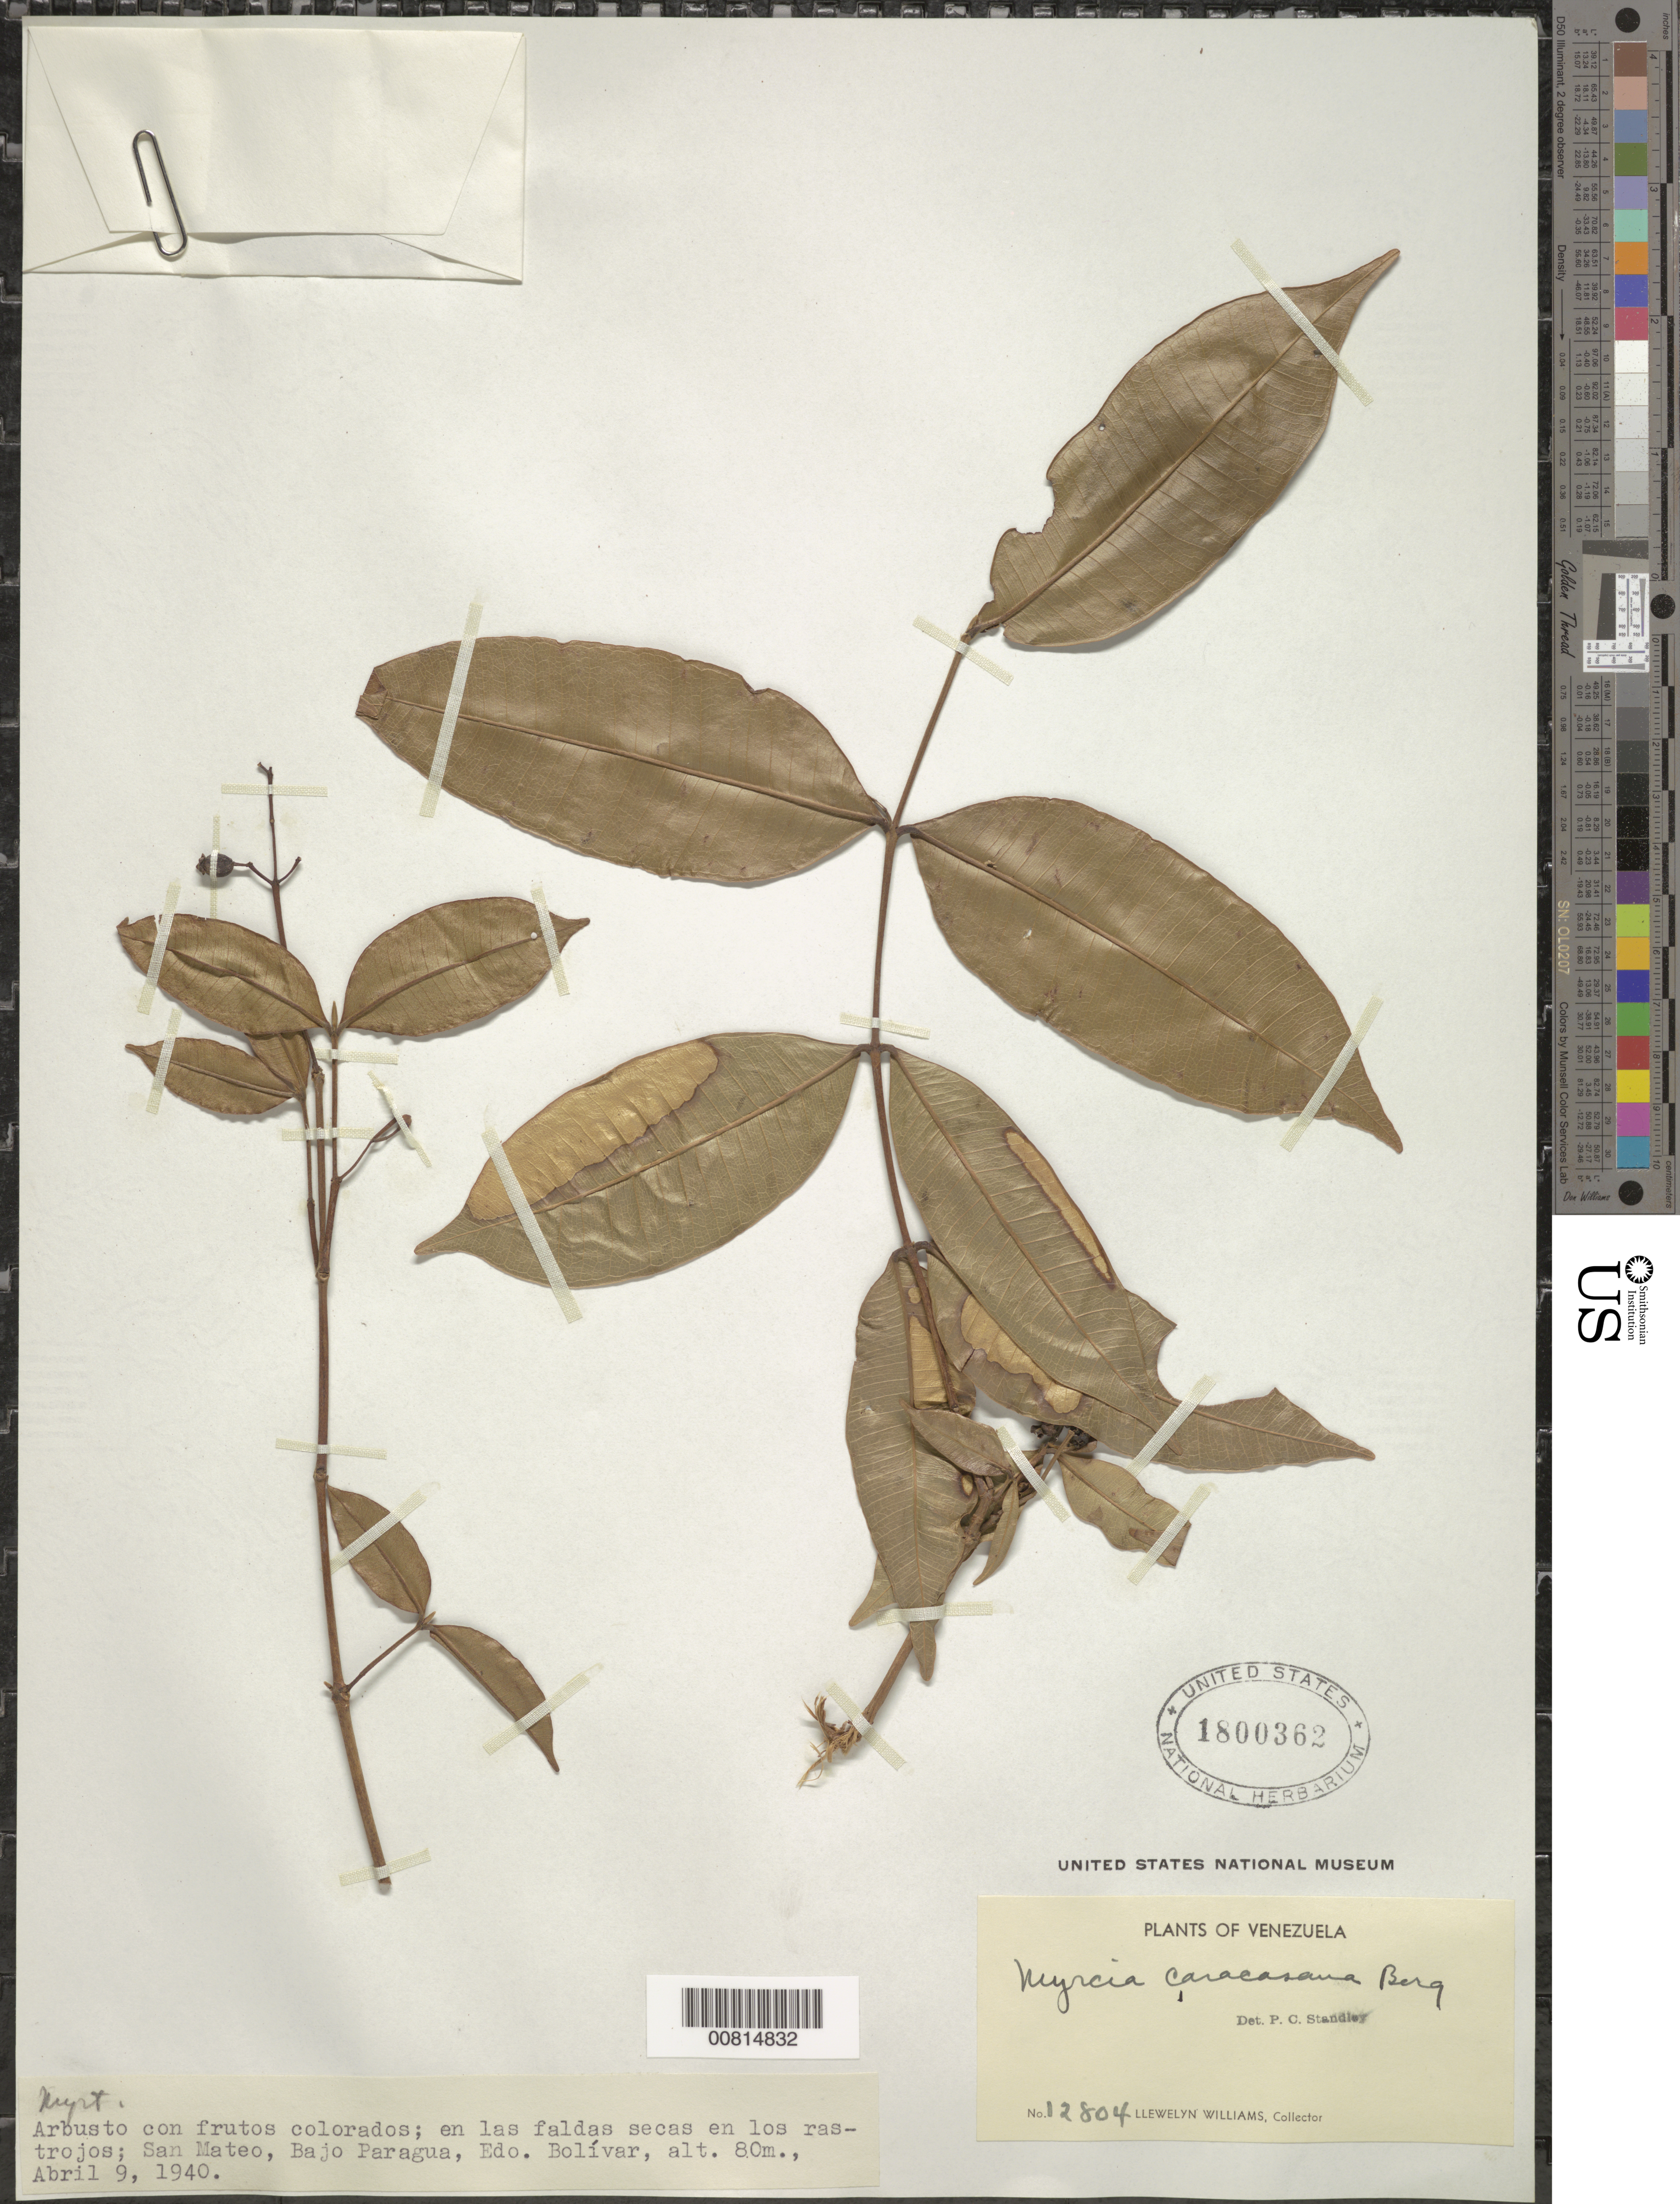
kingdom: Plantae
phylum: Tracheophyta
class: Magnoliopsida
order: Myrtales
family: Myrtaceae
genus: Myrcia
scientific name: Myrcia caracasana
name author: O. Berg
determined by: Standley, Paul C.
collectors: Ll. Williams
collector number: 12804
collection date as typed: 9-Apr-40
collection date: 1940-04-09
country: Venezuela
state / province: Bolívar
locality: San Mateo, Bajo Paragua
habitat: Faldas secas en los rastrojos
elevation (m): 80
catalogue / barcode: US 1800362